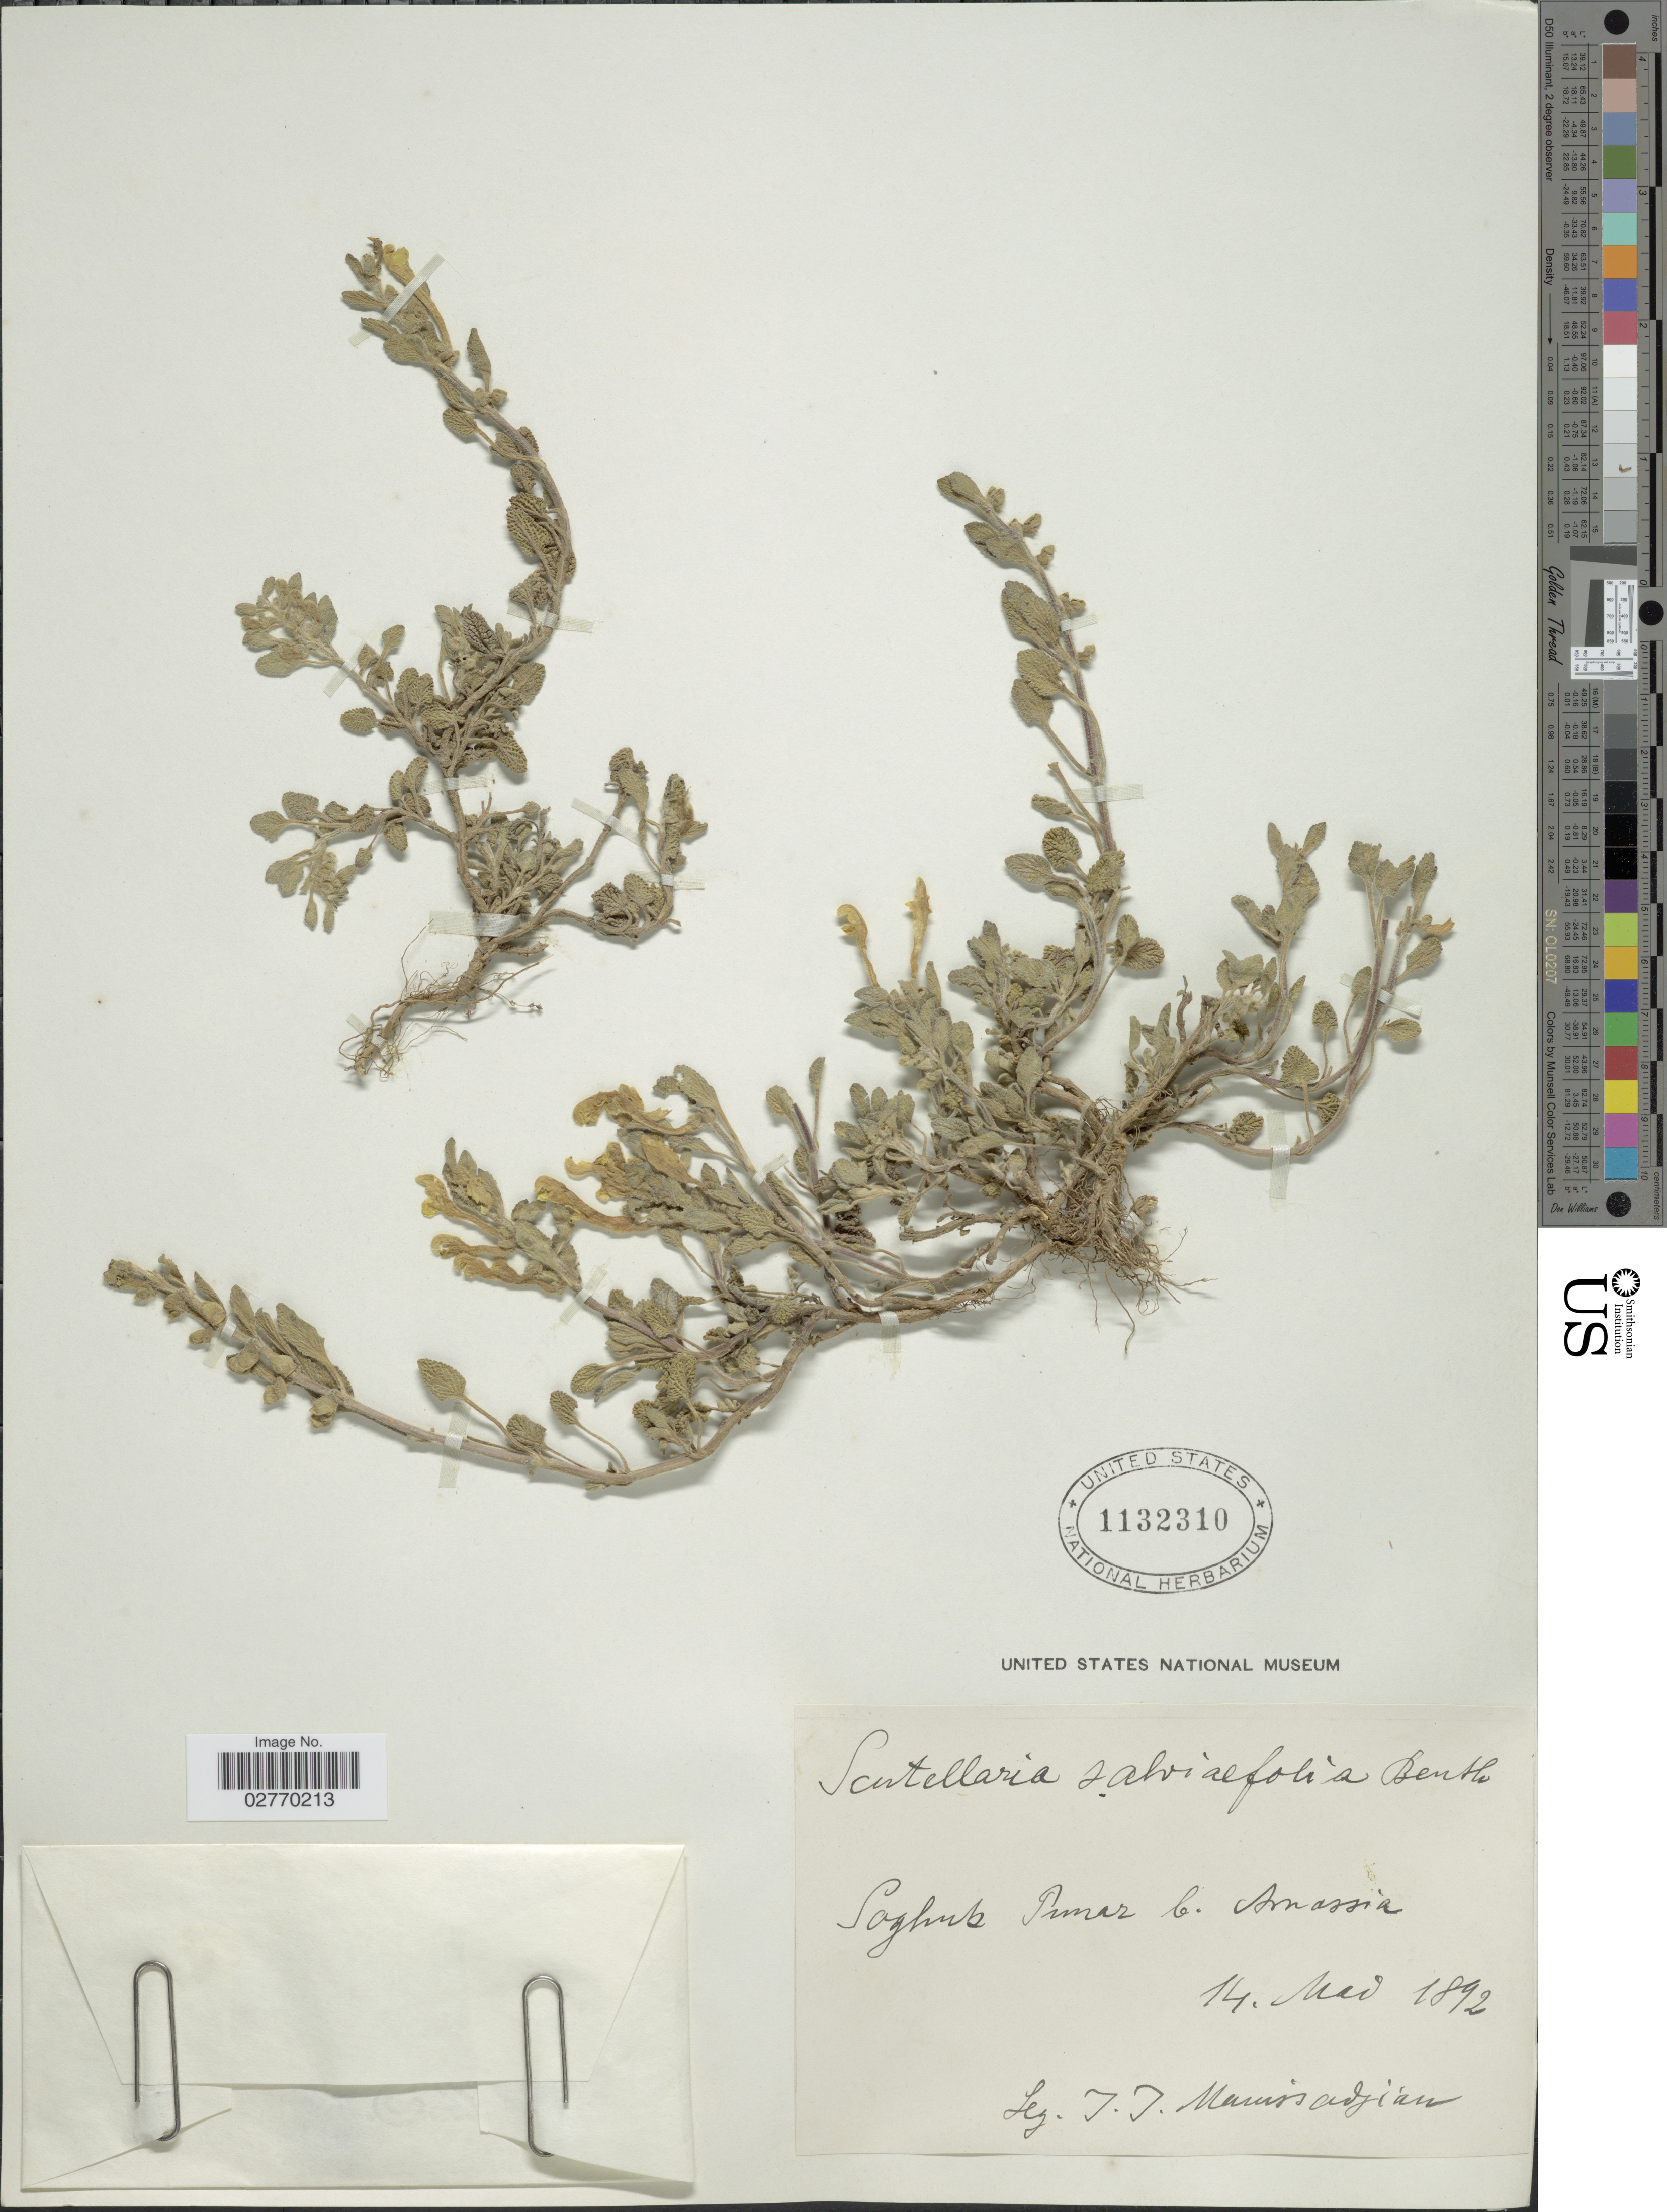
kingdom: Plantae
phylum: Tracheophyta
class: Magnoliopsida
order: Lamiales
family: Lamiaceae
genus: Scutellaria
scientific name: Scutellaria salviifolia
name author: Benth.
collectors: J. Manissadjian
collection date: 1892-05-14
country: Turkey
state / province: Amasya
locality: Soghuk [interpreted] Pimar [interpreted] b. Amassia.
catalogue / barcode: US 1132310